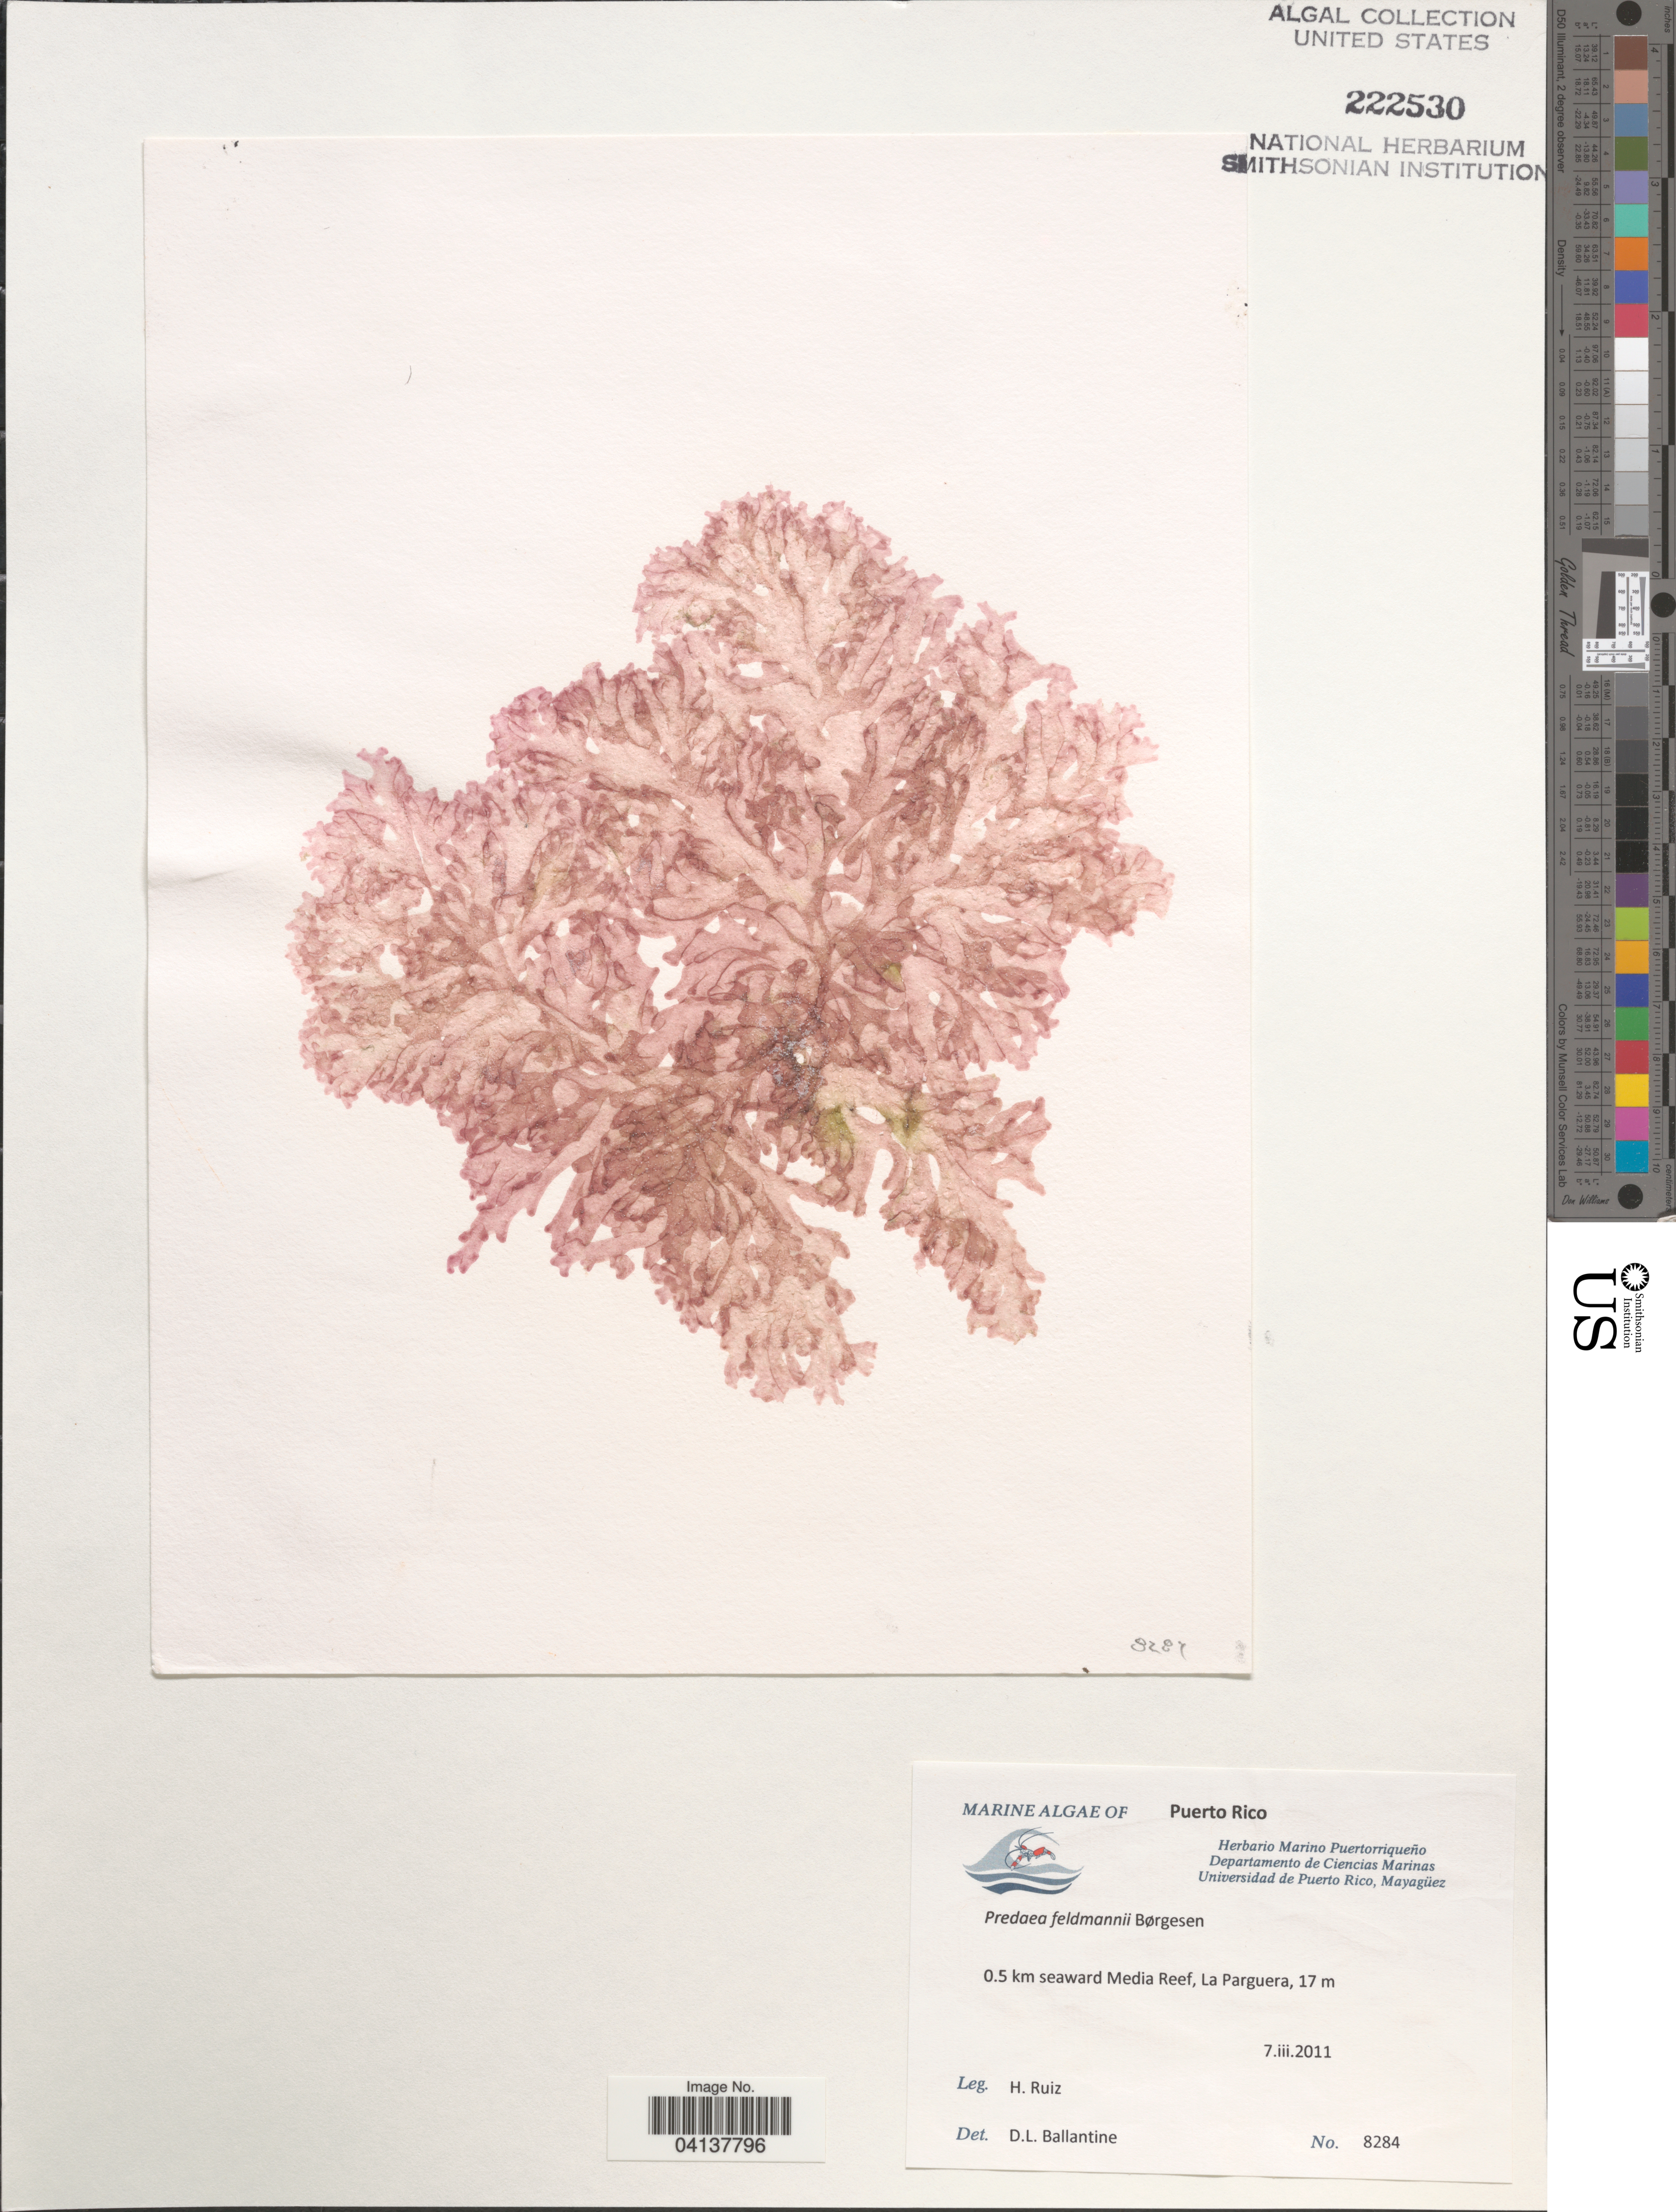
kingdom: Plantae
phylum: Rhodophyta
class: Florideophyceae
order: Nemastomatales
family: Nemastomataceae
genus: Predaea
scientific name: Predaea feldmannii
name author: Børgesen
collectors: H. Ruiz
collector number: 8284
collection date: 2011-03-07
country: Puerto Rico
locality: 0.5 km seaward Media Reef, La Parguera.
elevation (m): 17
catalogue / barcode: US 222530